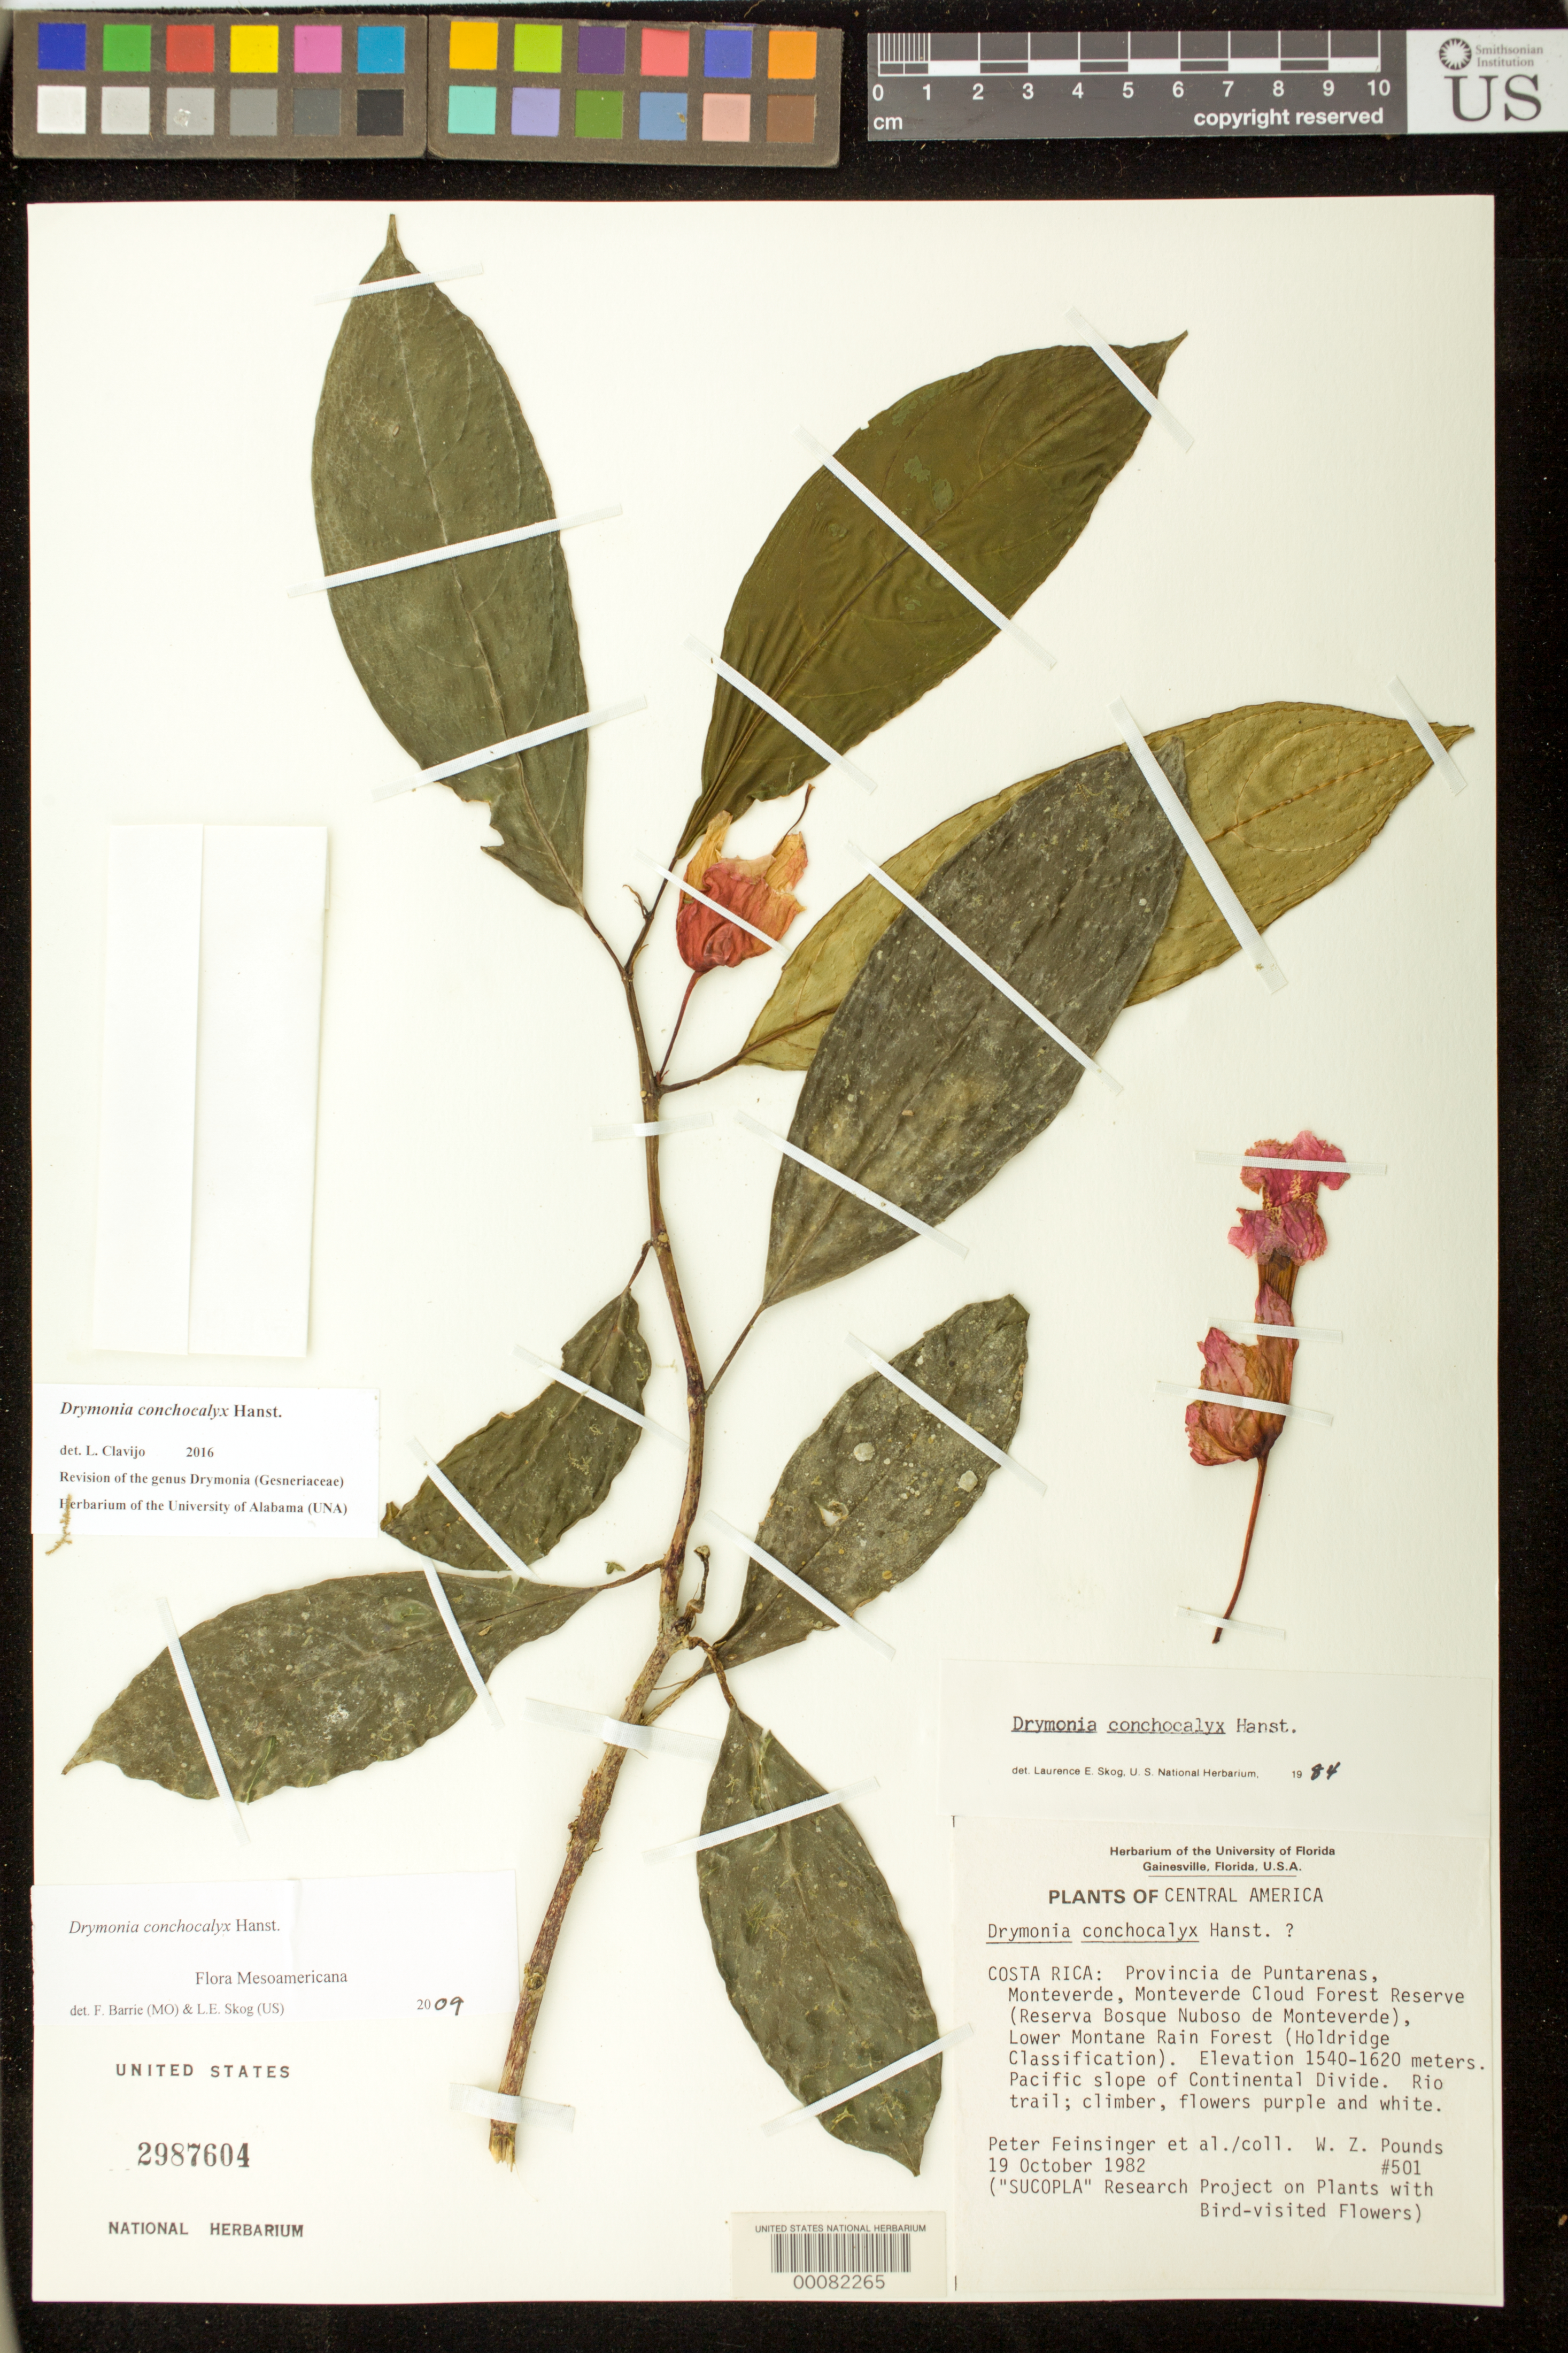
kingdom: Plantae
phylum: Tracheophyta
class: Magnoliopsida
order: Lamiales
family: Gesneriaceae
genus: Drymonia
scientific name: Drymonia conchocalyx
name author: Hanst.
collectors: P. Feinsinger & W. Pounds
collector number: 501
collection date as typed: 19 Oct 1982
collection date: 1982-10-19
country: Costa Rica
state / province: Puntarenas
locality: Monteverde, Montverde Cloud Forest Reserve (Reserva Bosque Nuboso de Monteverde), Pacific slope of Continental Divide; Rio trail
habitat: Lower montane rain forest (Holdridge classification)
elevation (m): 1540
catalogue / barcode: US 2987604